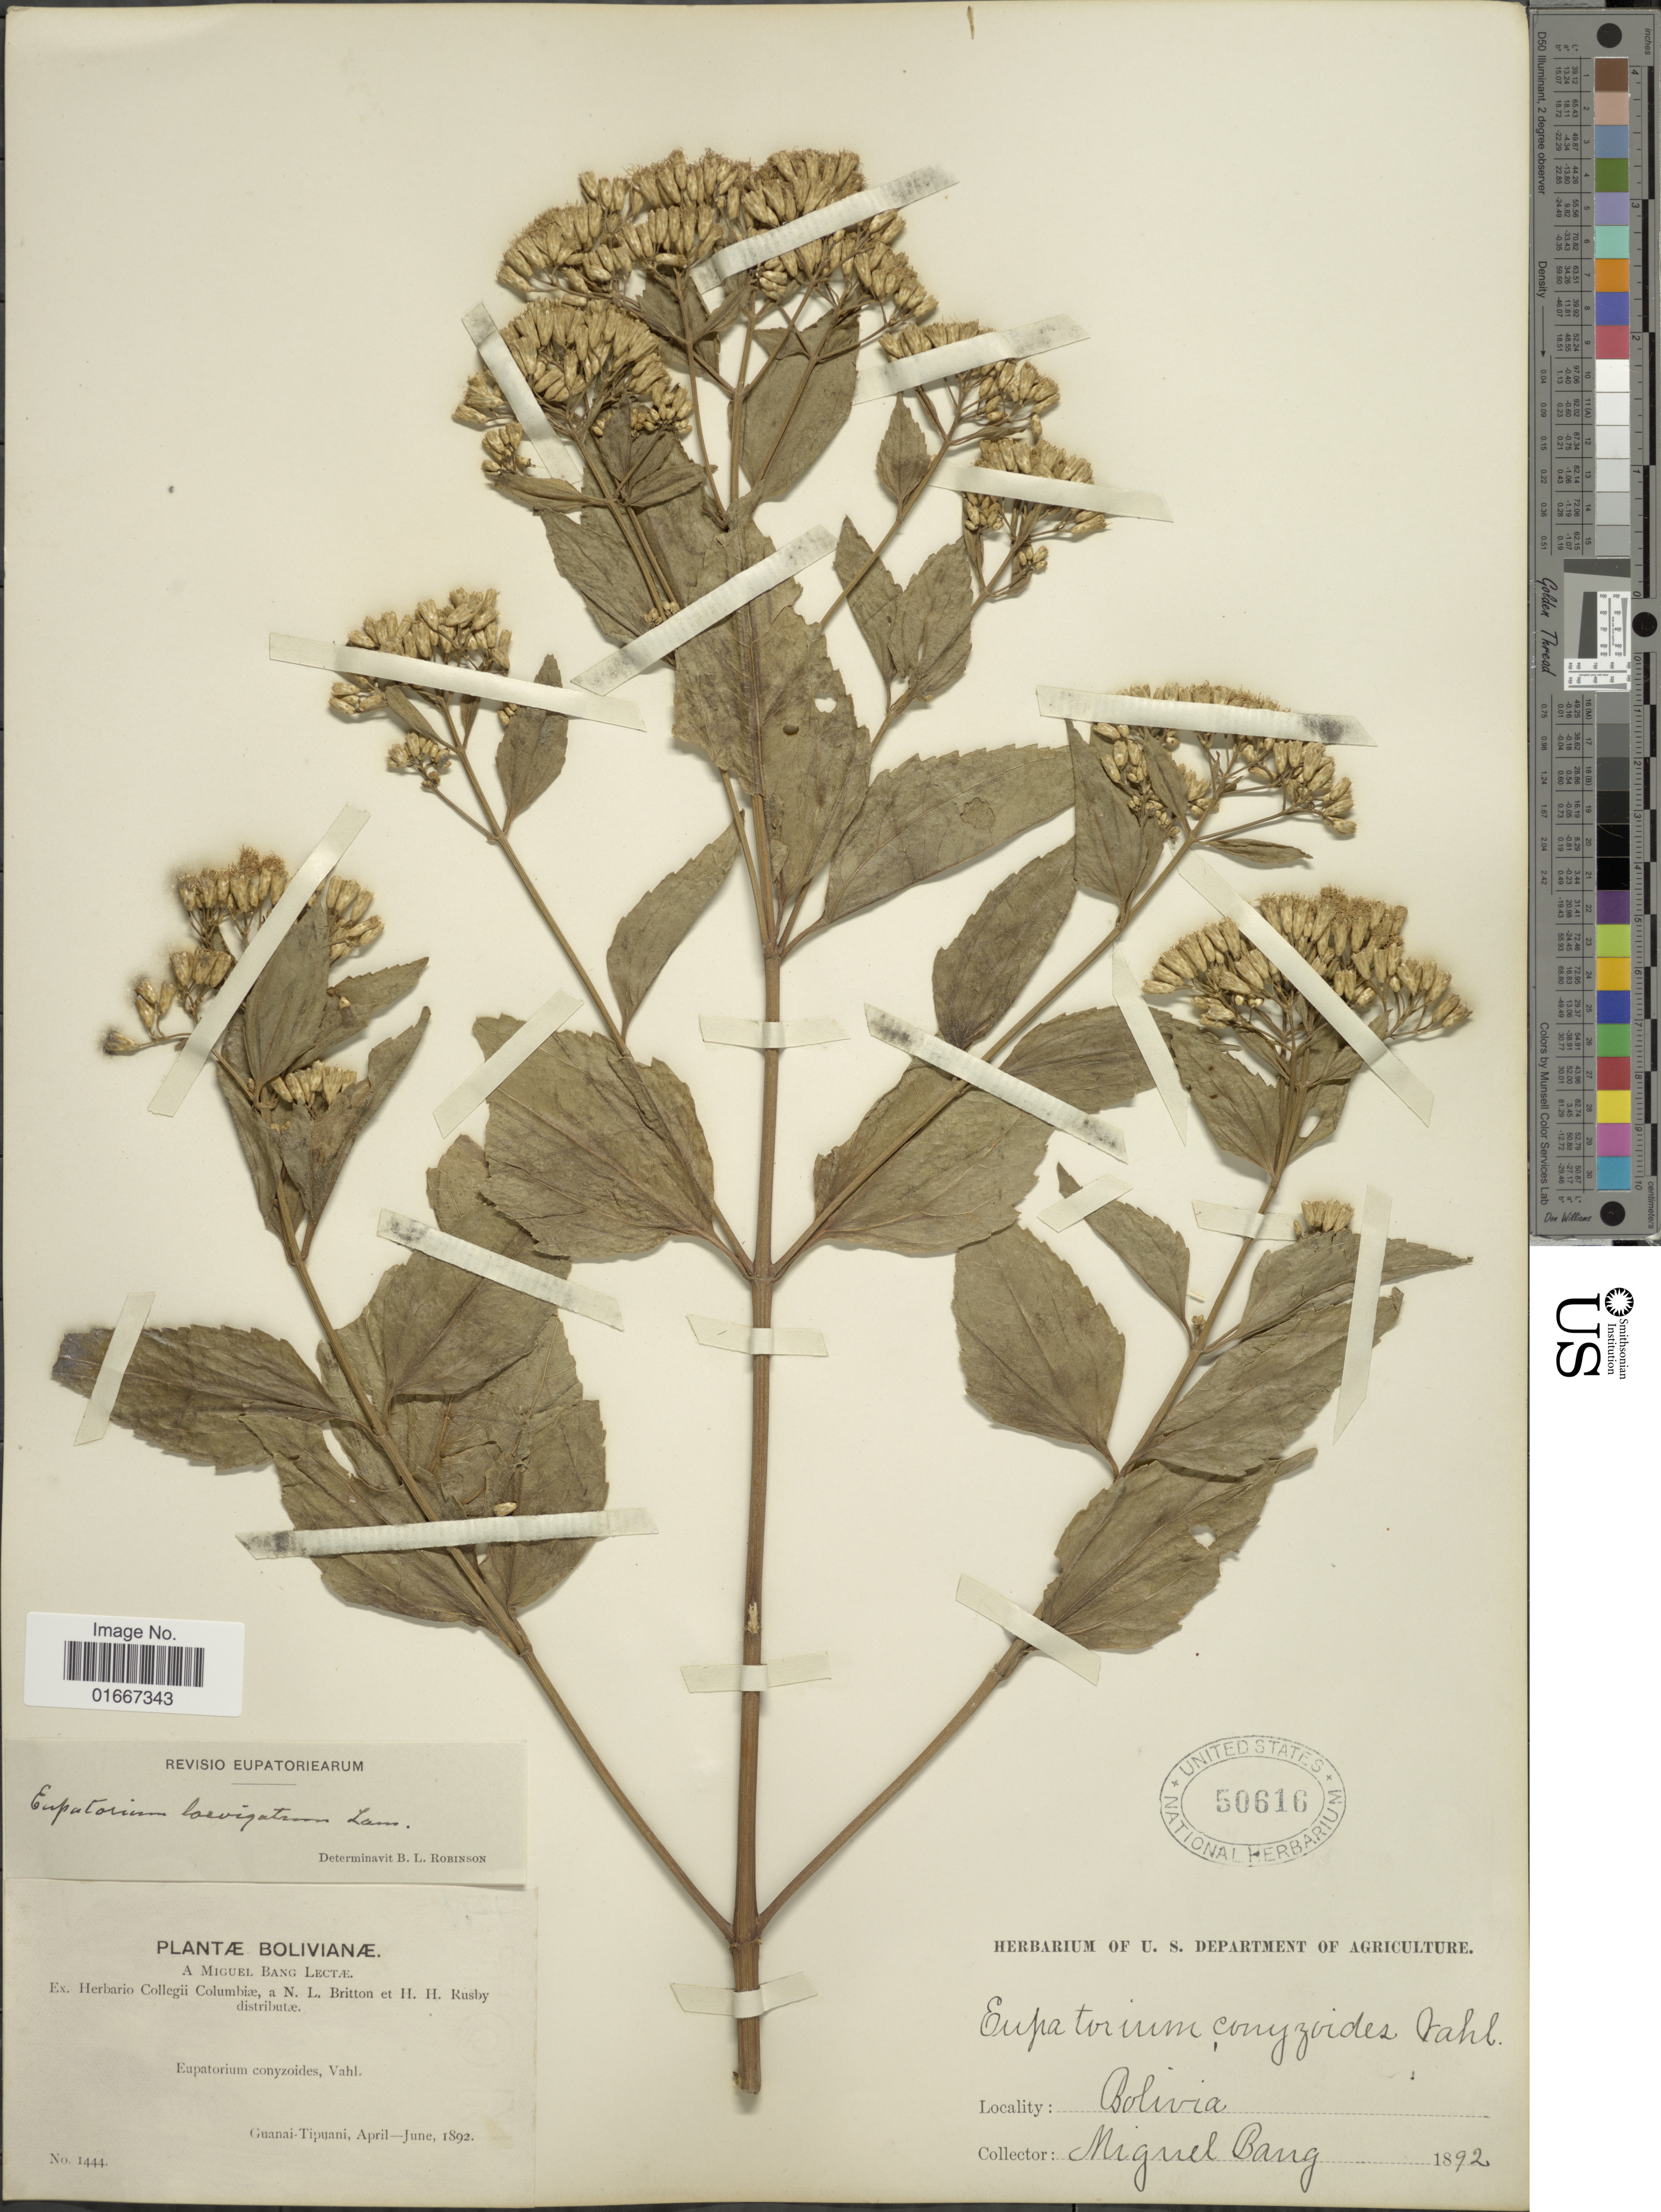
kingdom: Plantae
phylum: Tracheophyta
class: Magnoliopsida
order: Asterales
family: Asteraceae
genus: Chromolaena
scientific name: Chromolaena laevigata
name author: (Lam.) R.M. King & H. Rob.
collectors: M. Bang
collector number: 1444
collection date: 1892-04/1892-06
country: Bolivia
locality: Guanai-Tipuani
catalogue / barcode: US 50616